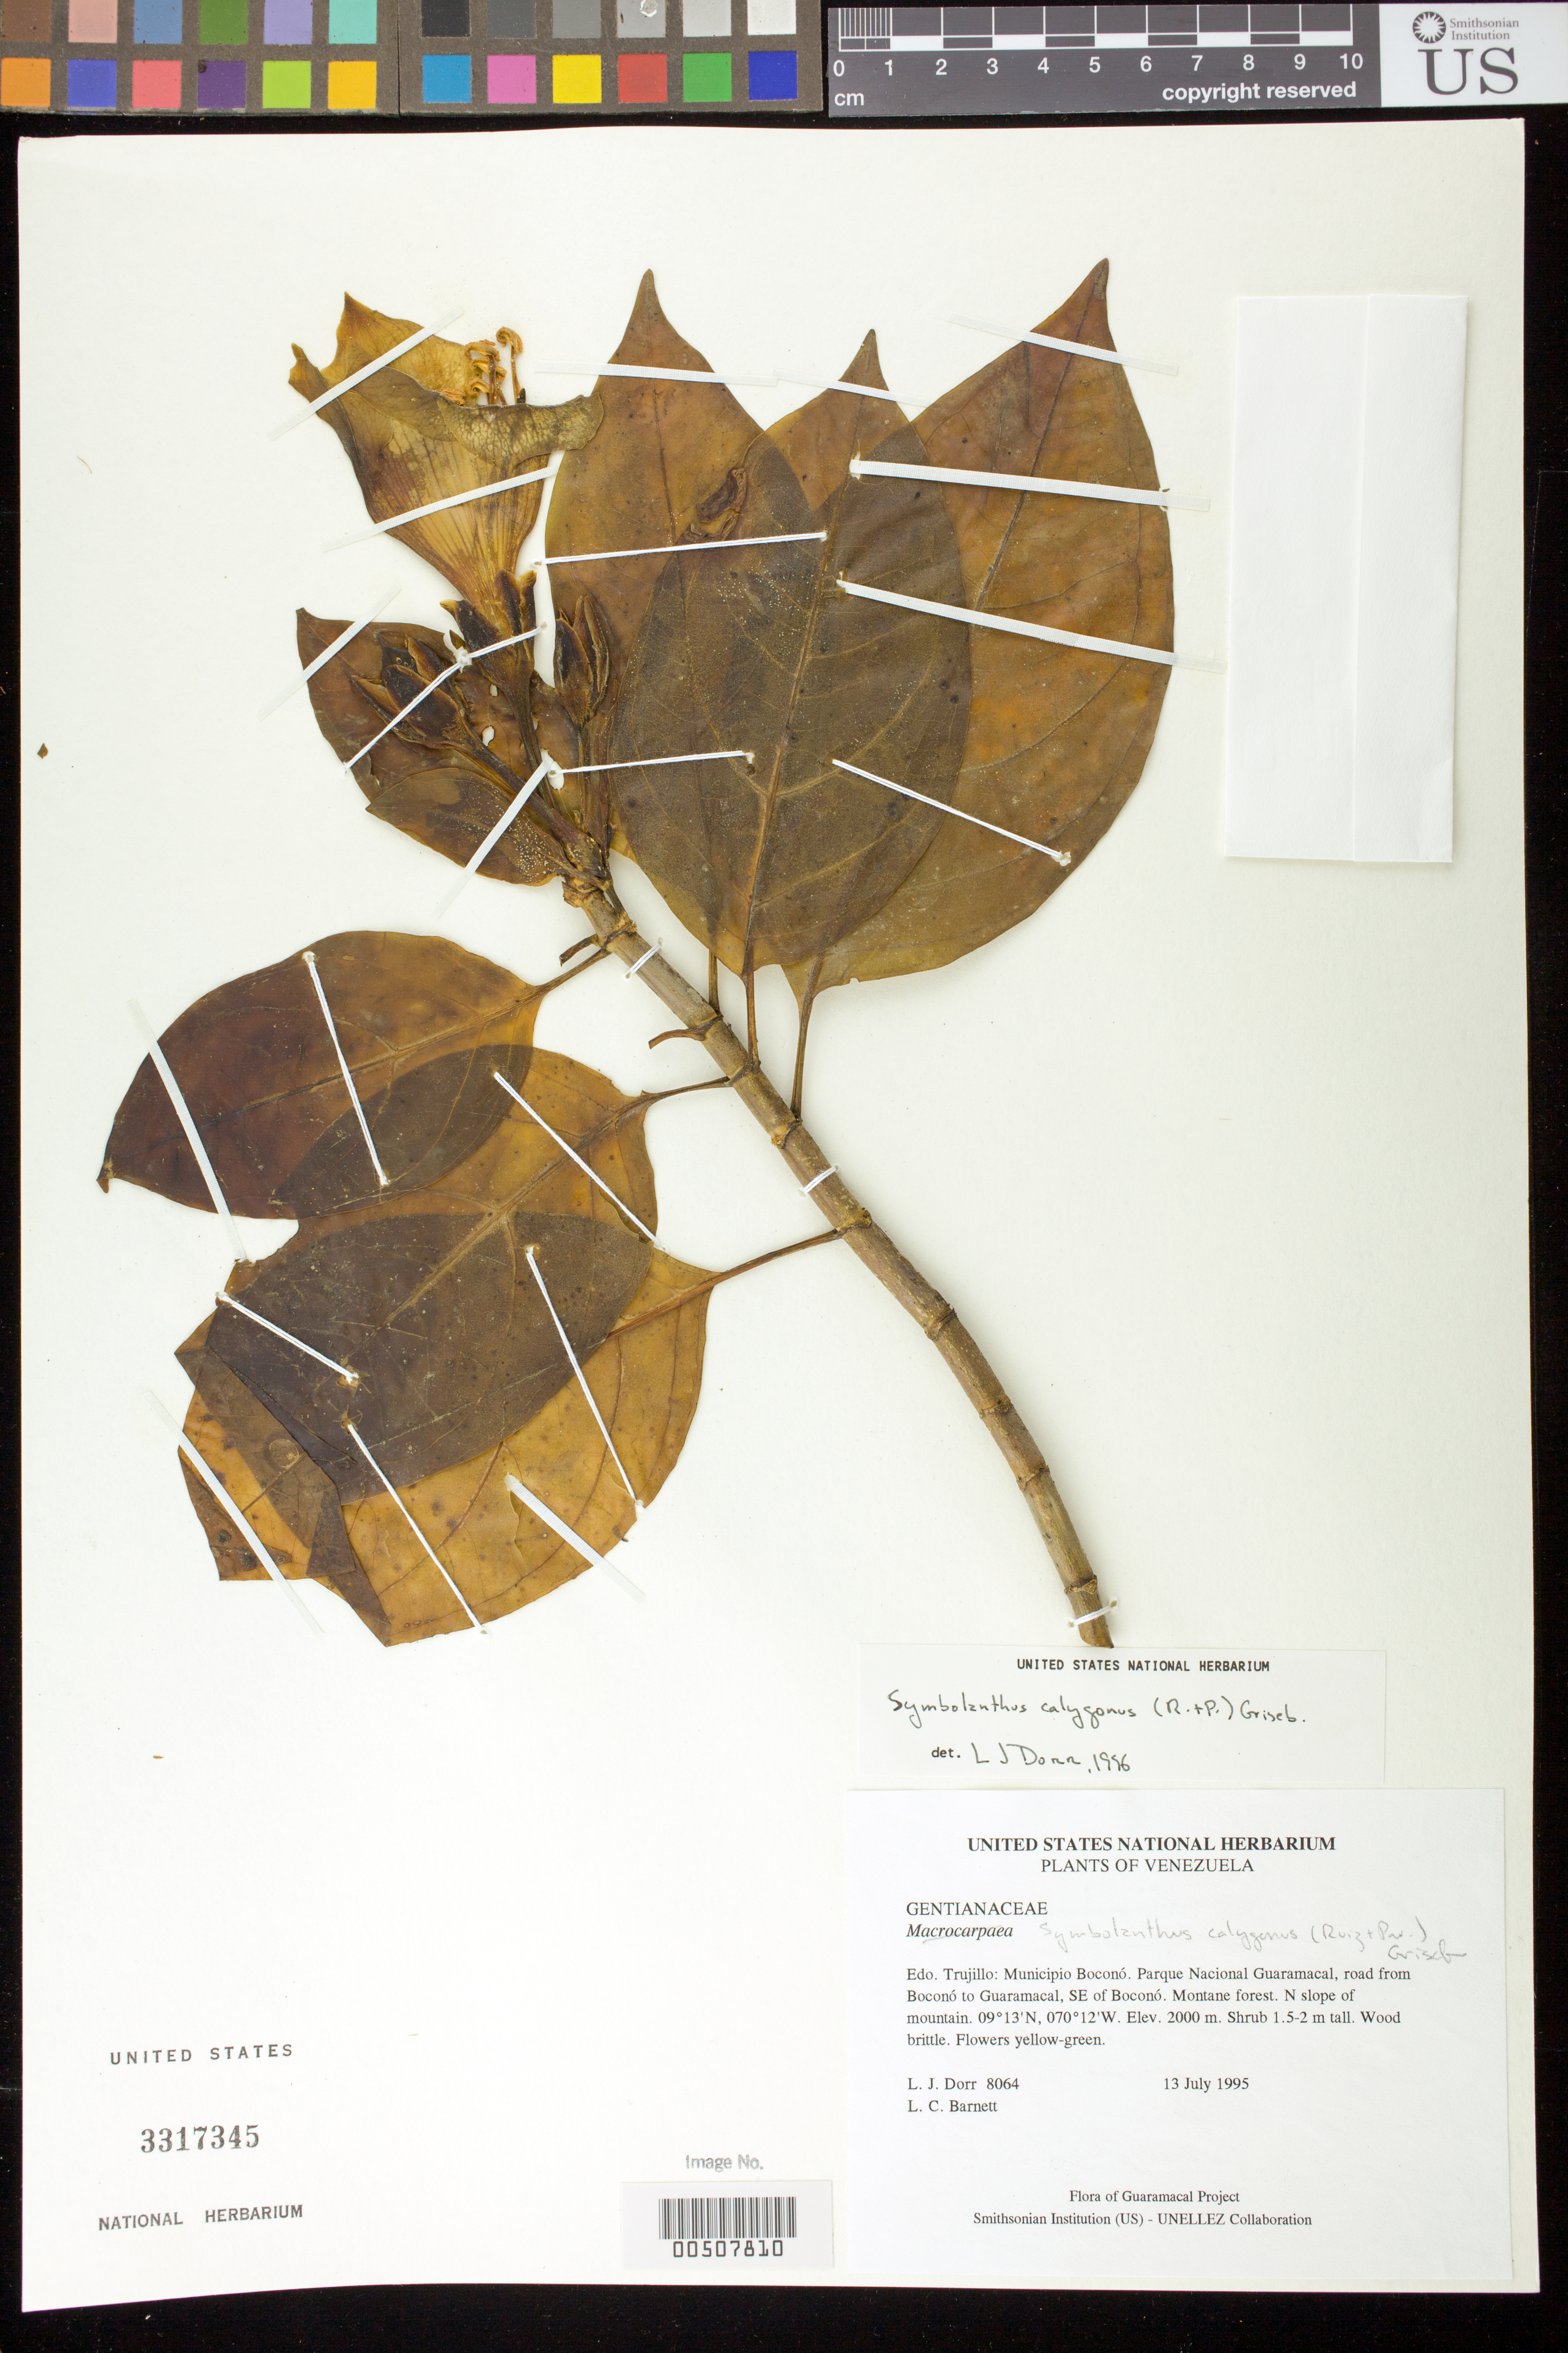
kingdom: Plantae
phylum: Tracheophyta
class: Magnoliopsida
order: Gentianales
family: Gentianaceae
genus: Symbolanthus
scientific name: Symbolanthus vasculosus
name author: (Griseb.) Gilg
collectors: L. J. Dorr & L. C. Barnett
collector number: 8064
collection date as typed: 13 Jul 1995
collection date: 1995-07-13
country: Venezuela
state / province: Trujillo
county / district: Boconó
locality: Parque Nacional Guaramacal, road from Boconó to Guaramacal, SE of Boconó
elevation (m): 2000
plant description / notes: PORT, US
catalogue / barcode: US 3317345